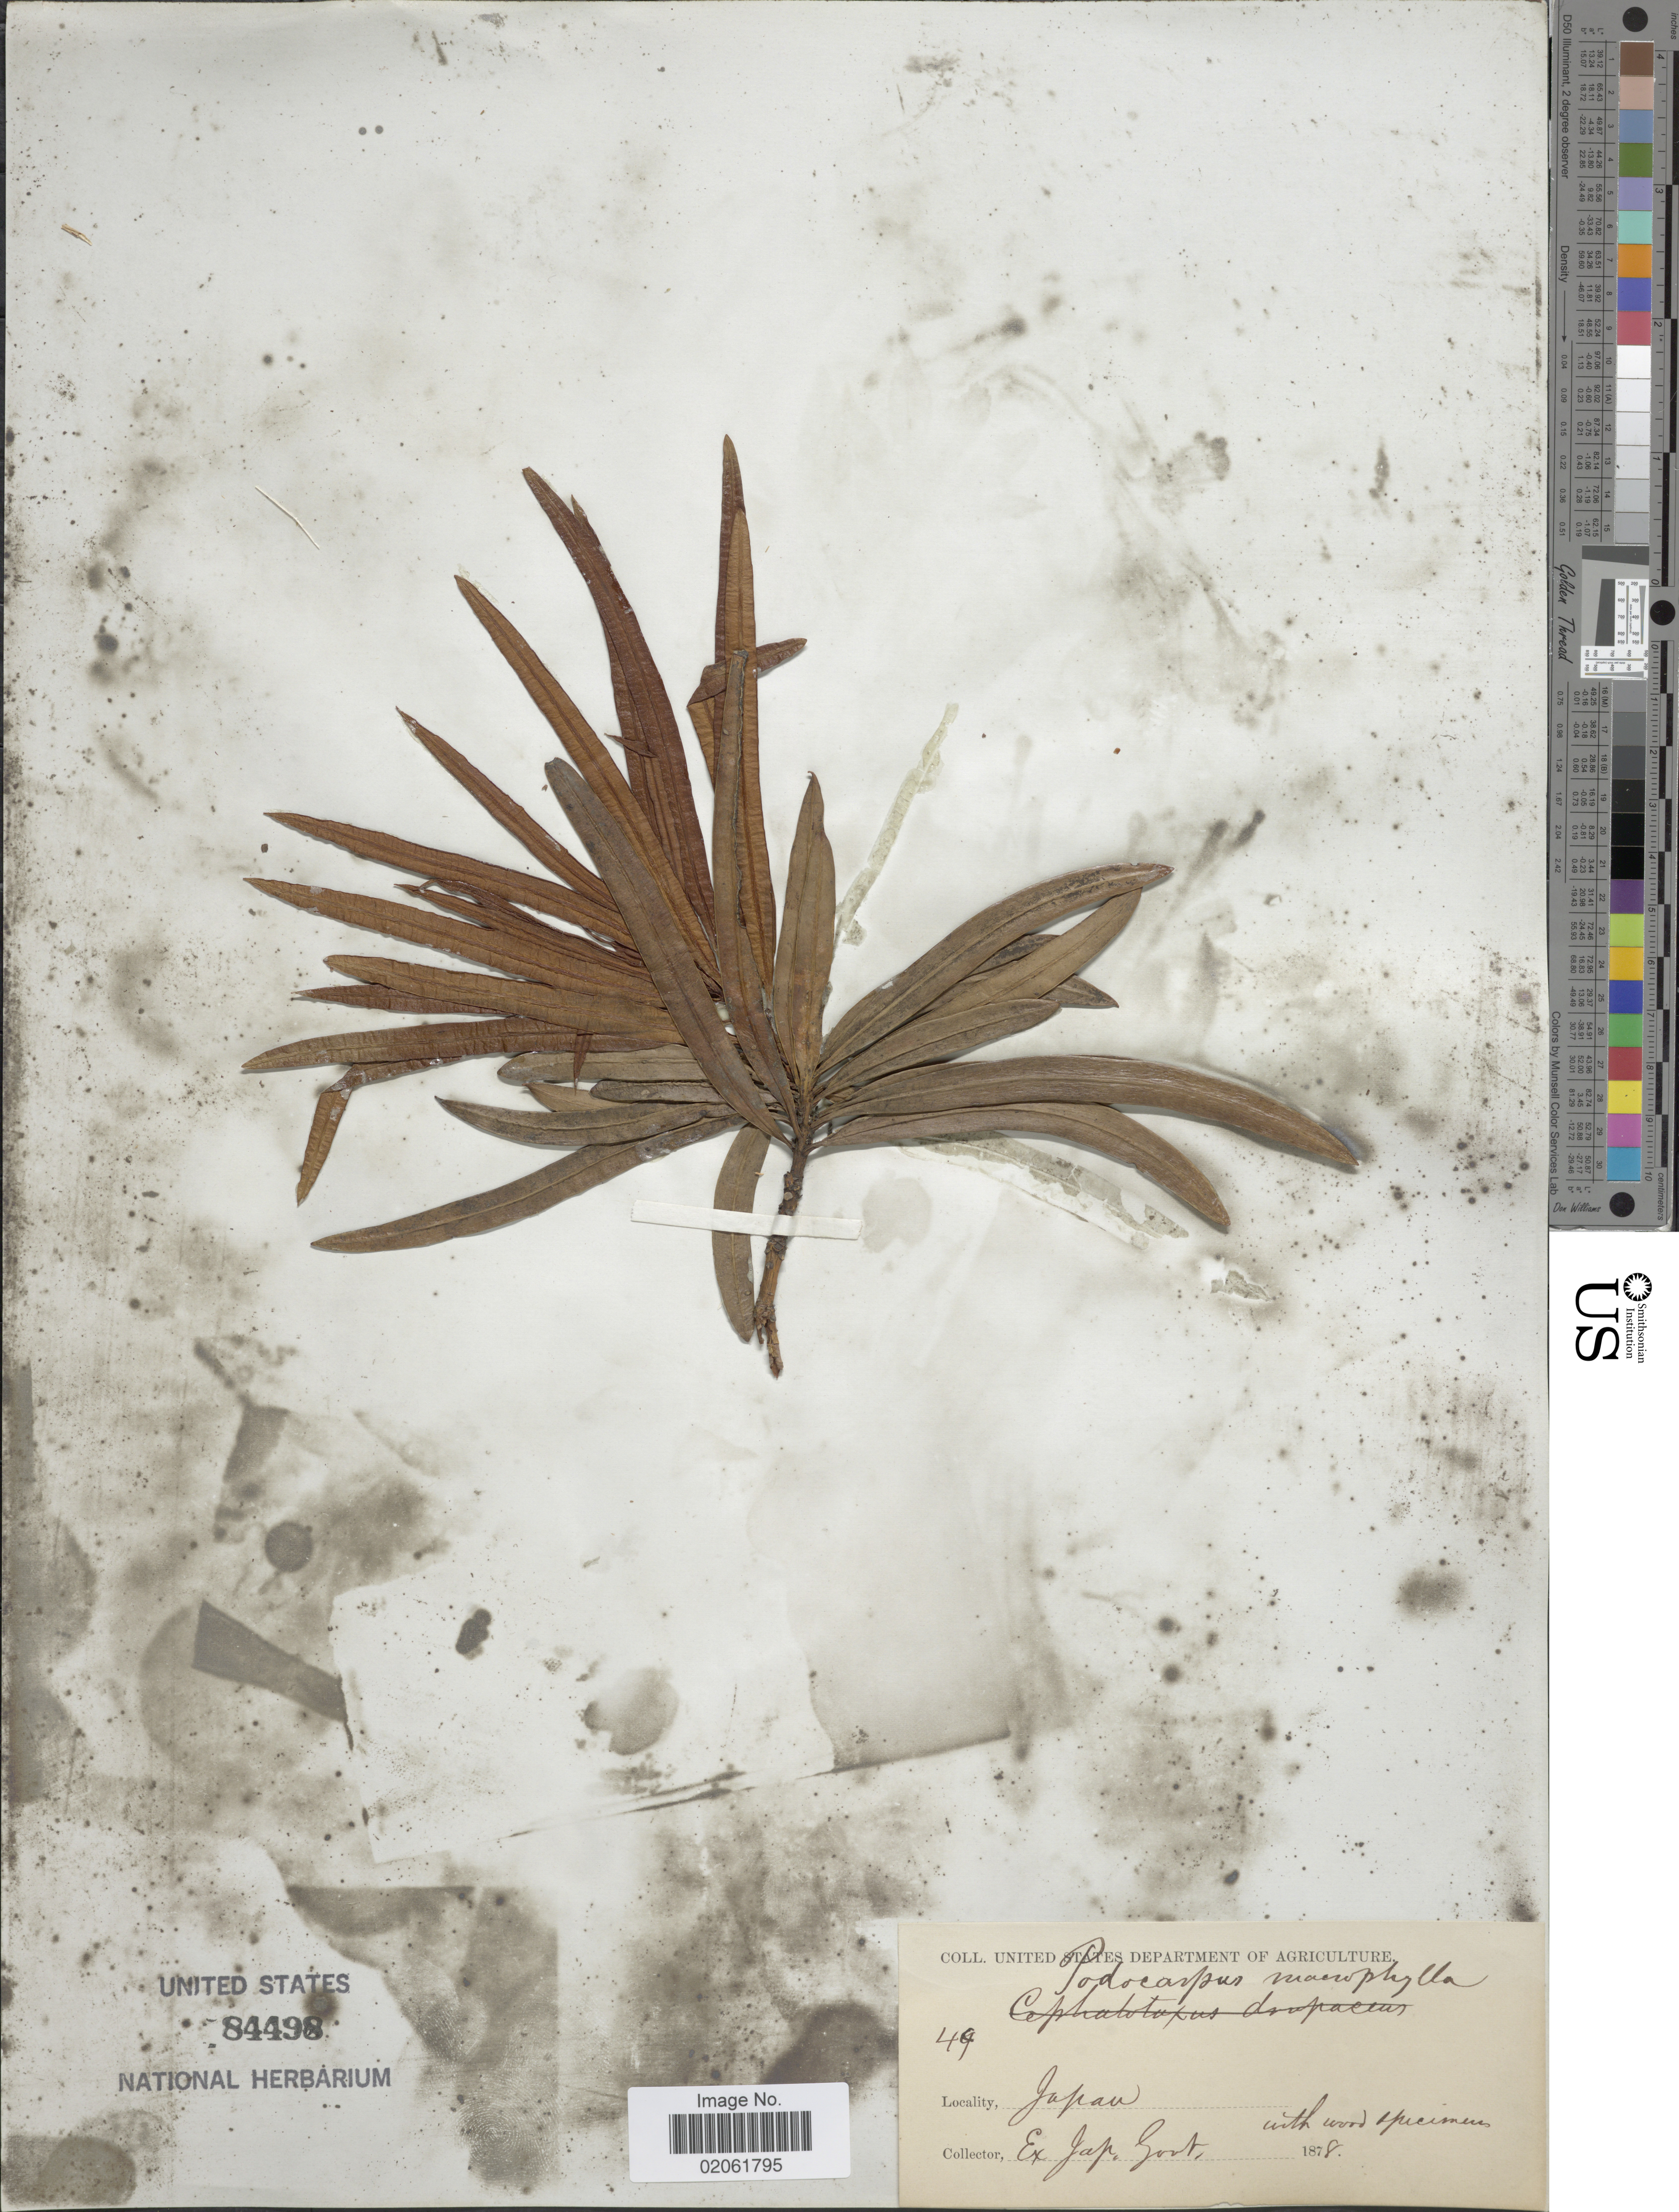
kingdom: Plantae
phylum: Tracheophyta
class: Pinopsida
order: Pinales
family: Podocarpaceae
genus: Podocarpus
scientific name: Podocarpus macrophyllus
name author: (Thunb.) Sweet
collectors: ex herb. Jap. Govt.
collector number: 49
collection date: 1878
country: Japan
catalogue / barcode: US 84498